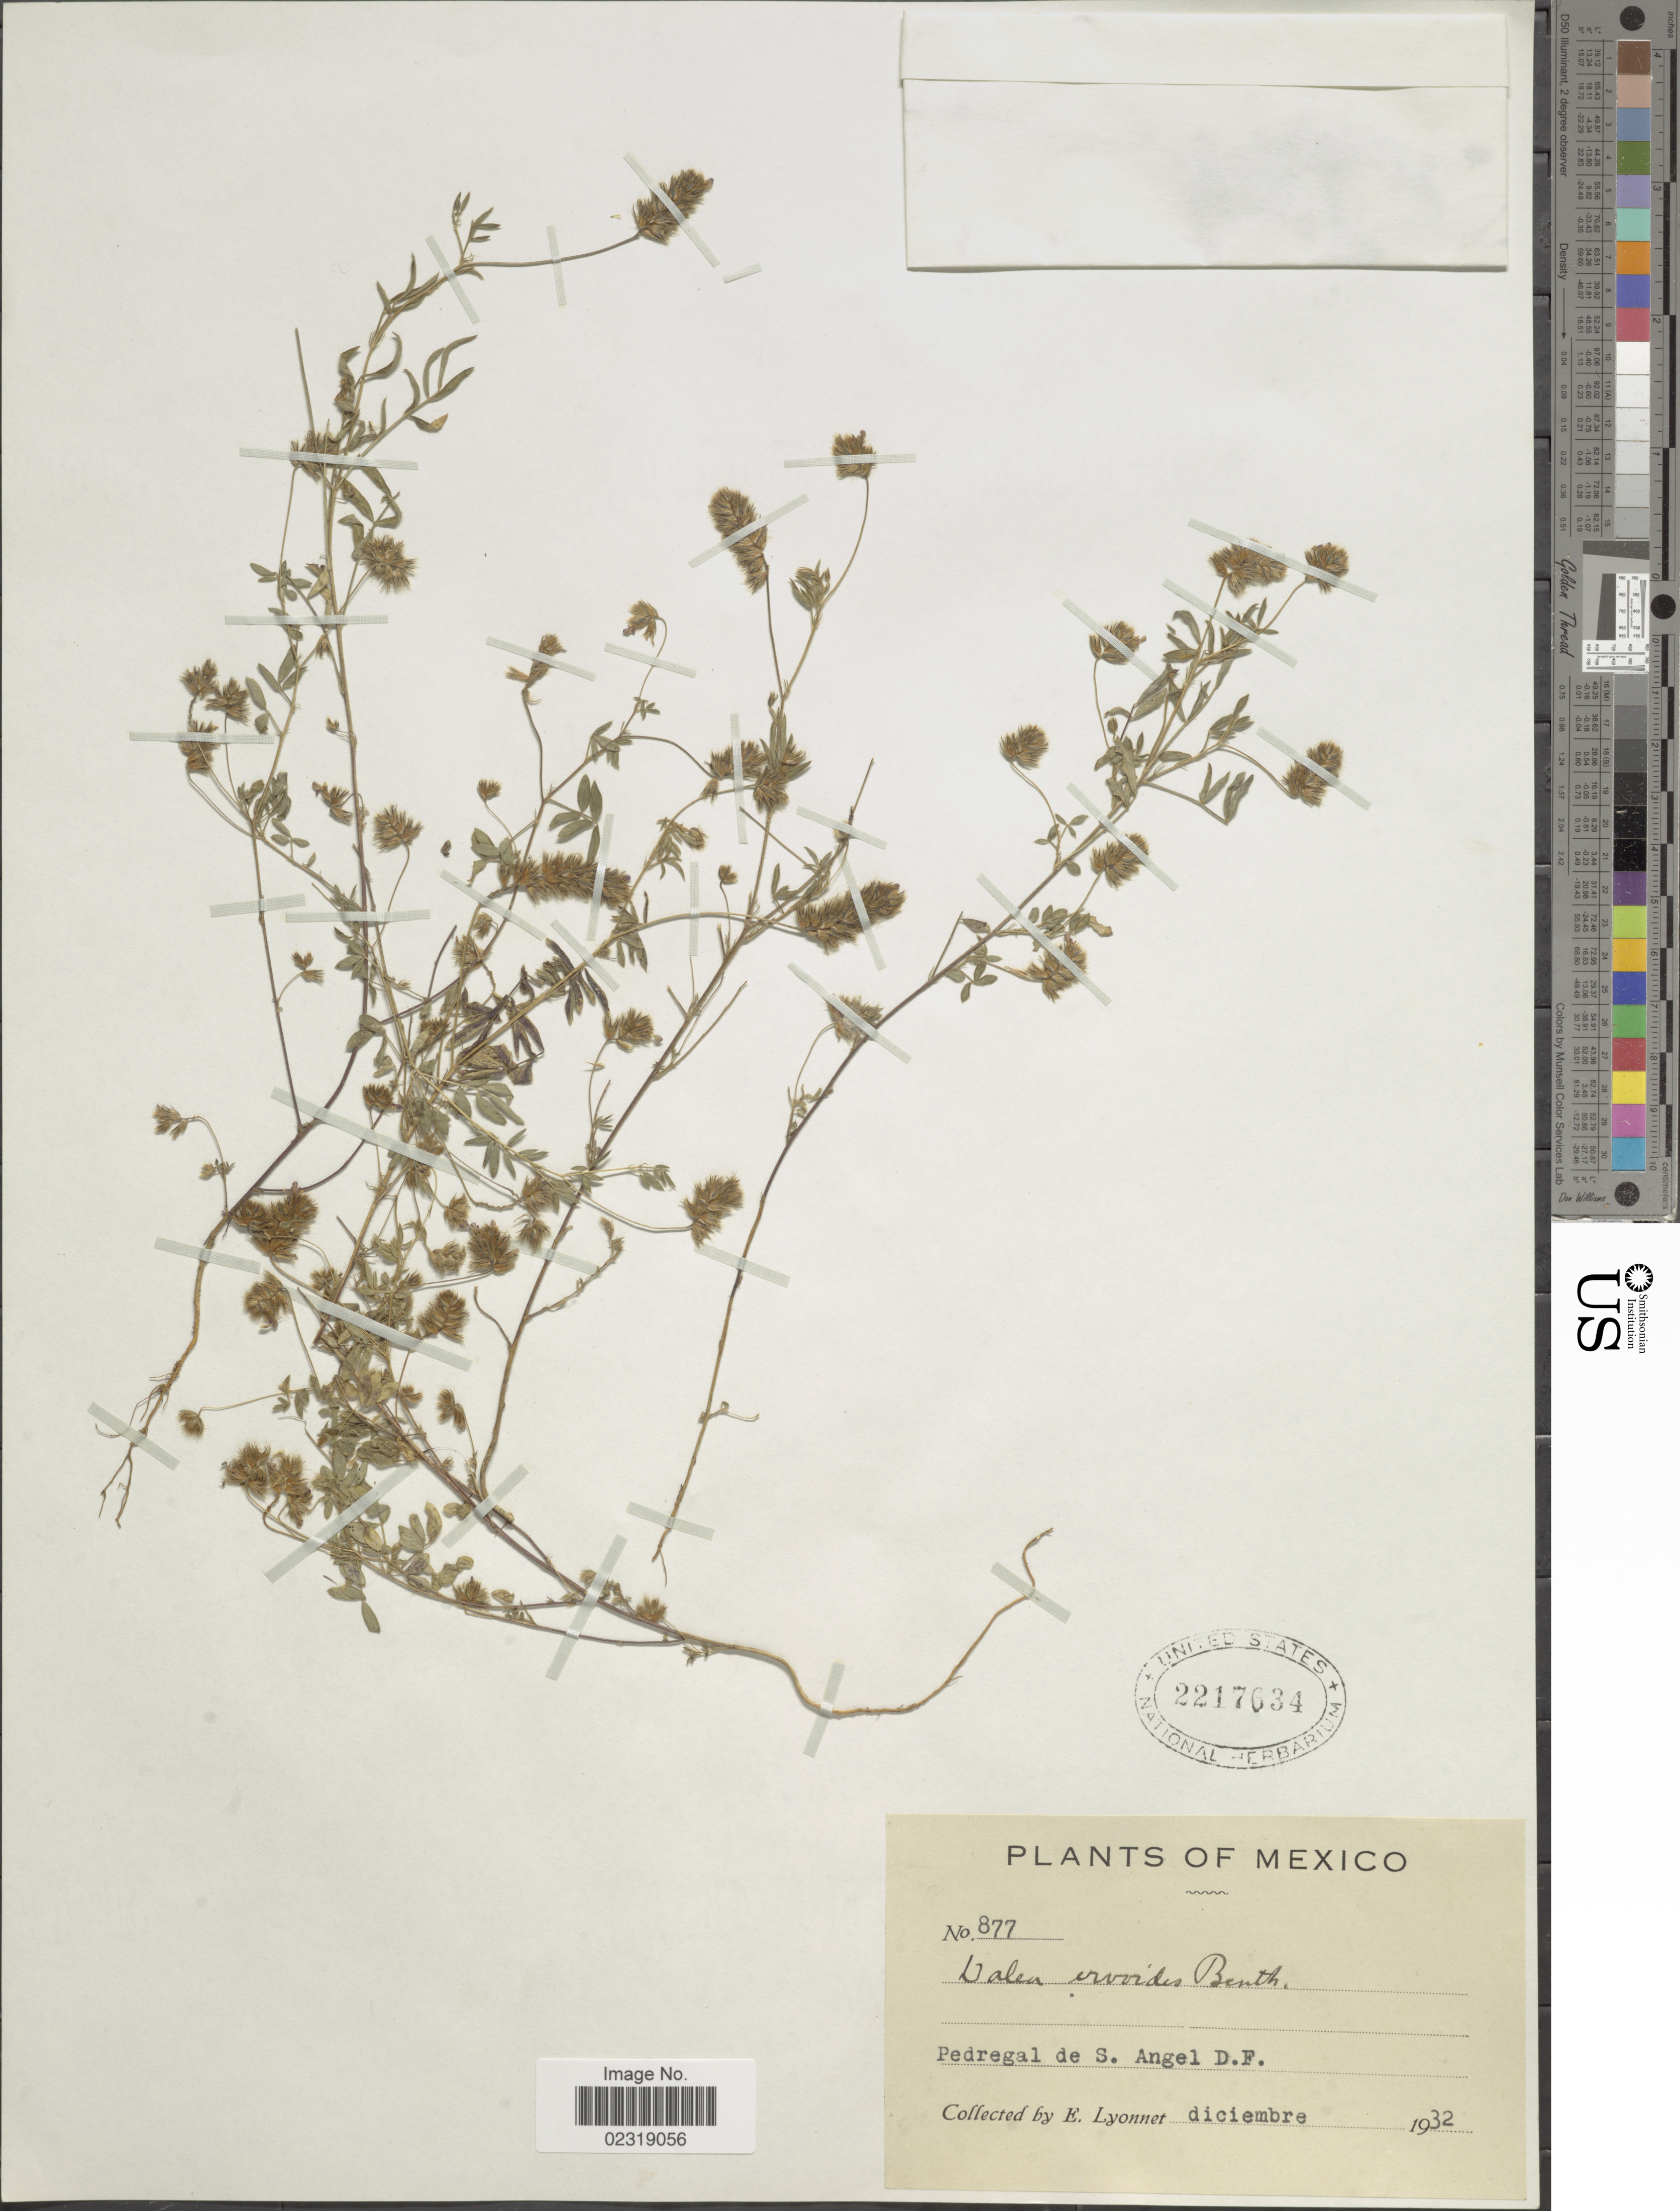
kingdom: Plantae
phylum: Tracheophyta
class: Magnoliopsida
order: Fabales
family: Fabaceae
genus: Dalea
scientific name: Dalea cliffortiana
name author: Willd.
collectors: E. Lyonnet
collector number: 877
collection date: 1932-12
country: Mexico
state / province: Distrito Federal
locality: Pedregal de S. Angel D.F.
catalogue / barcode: US 2217634